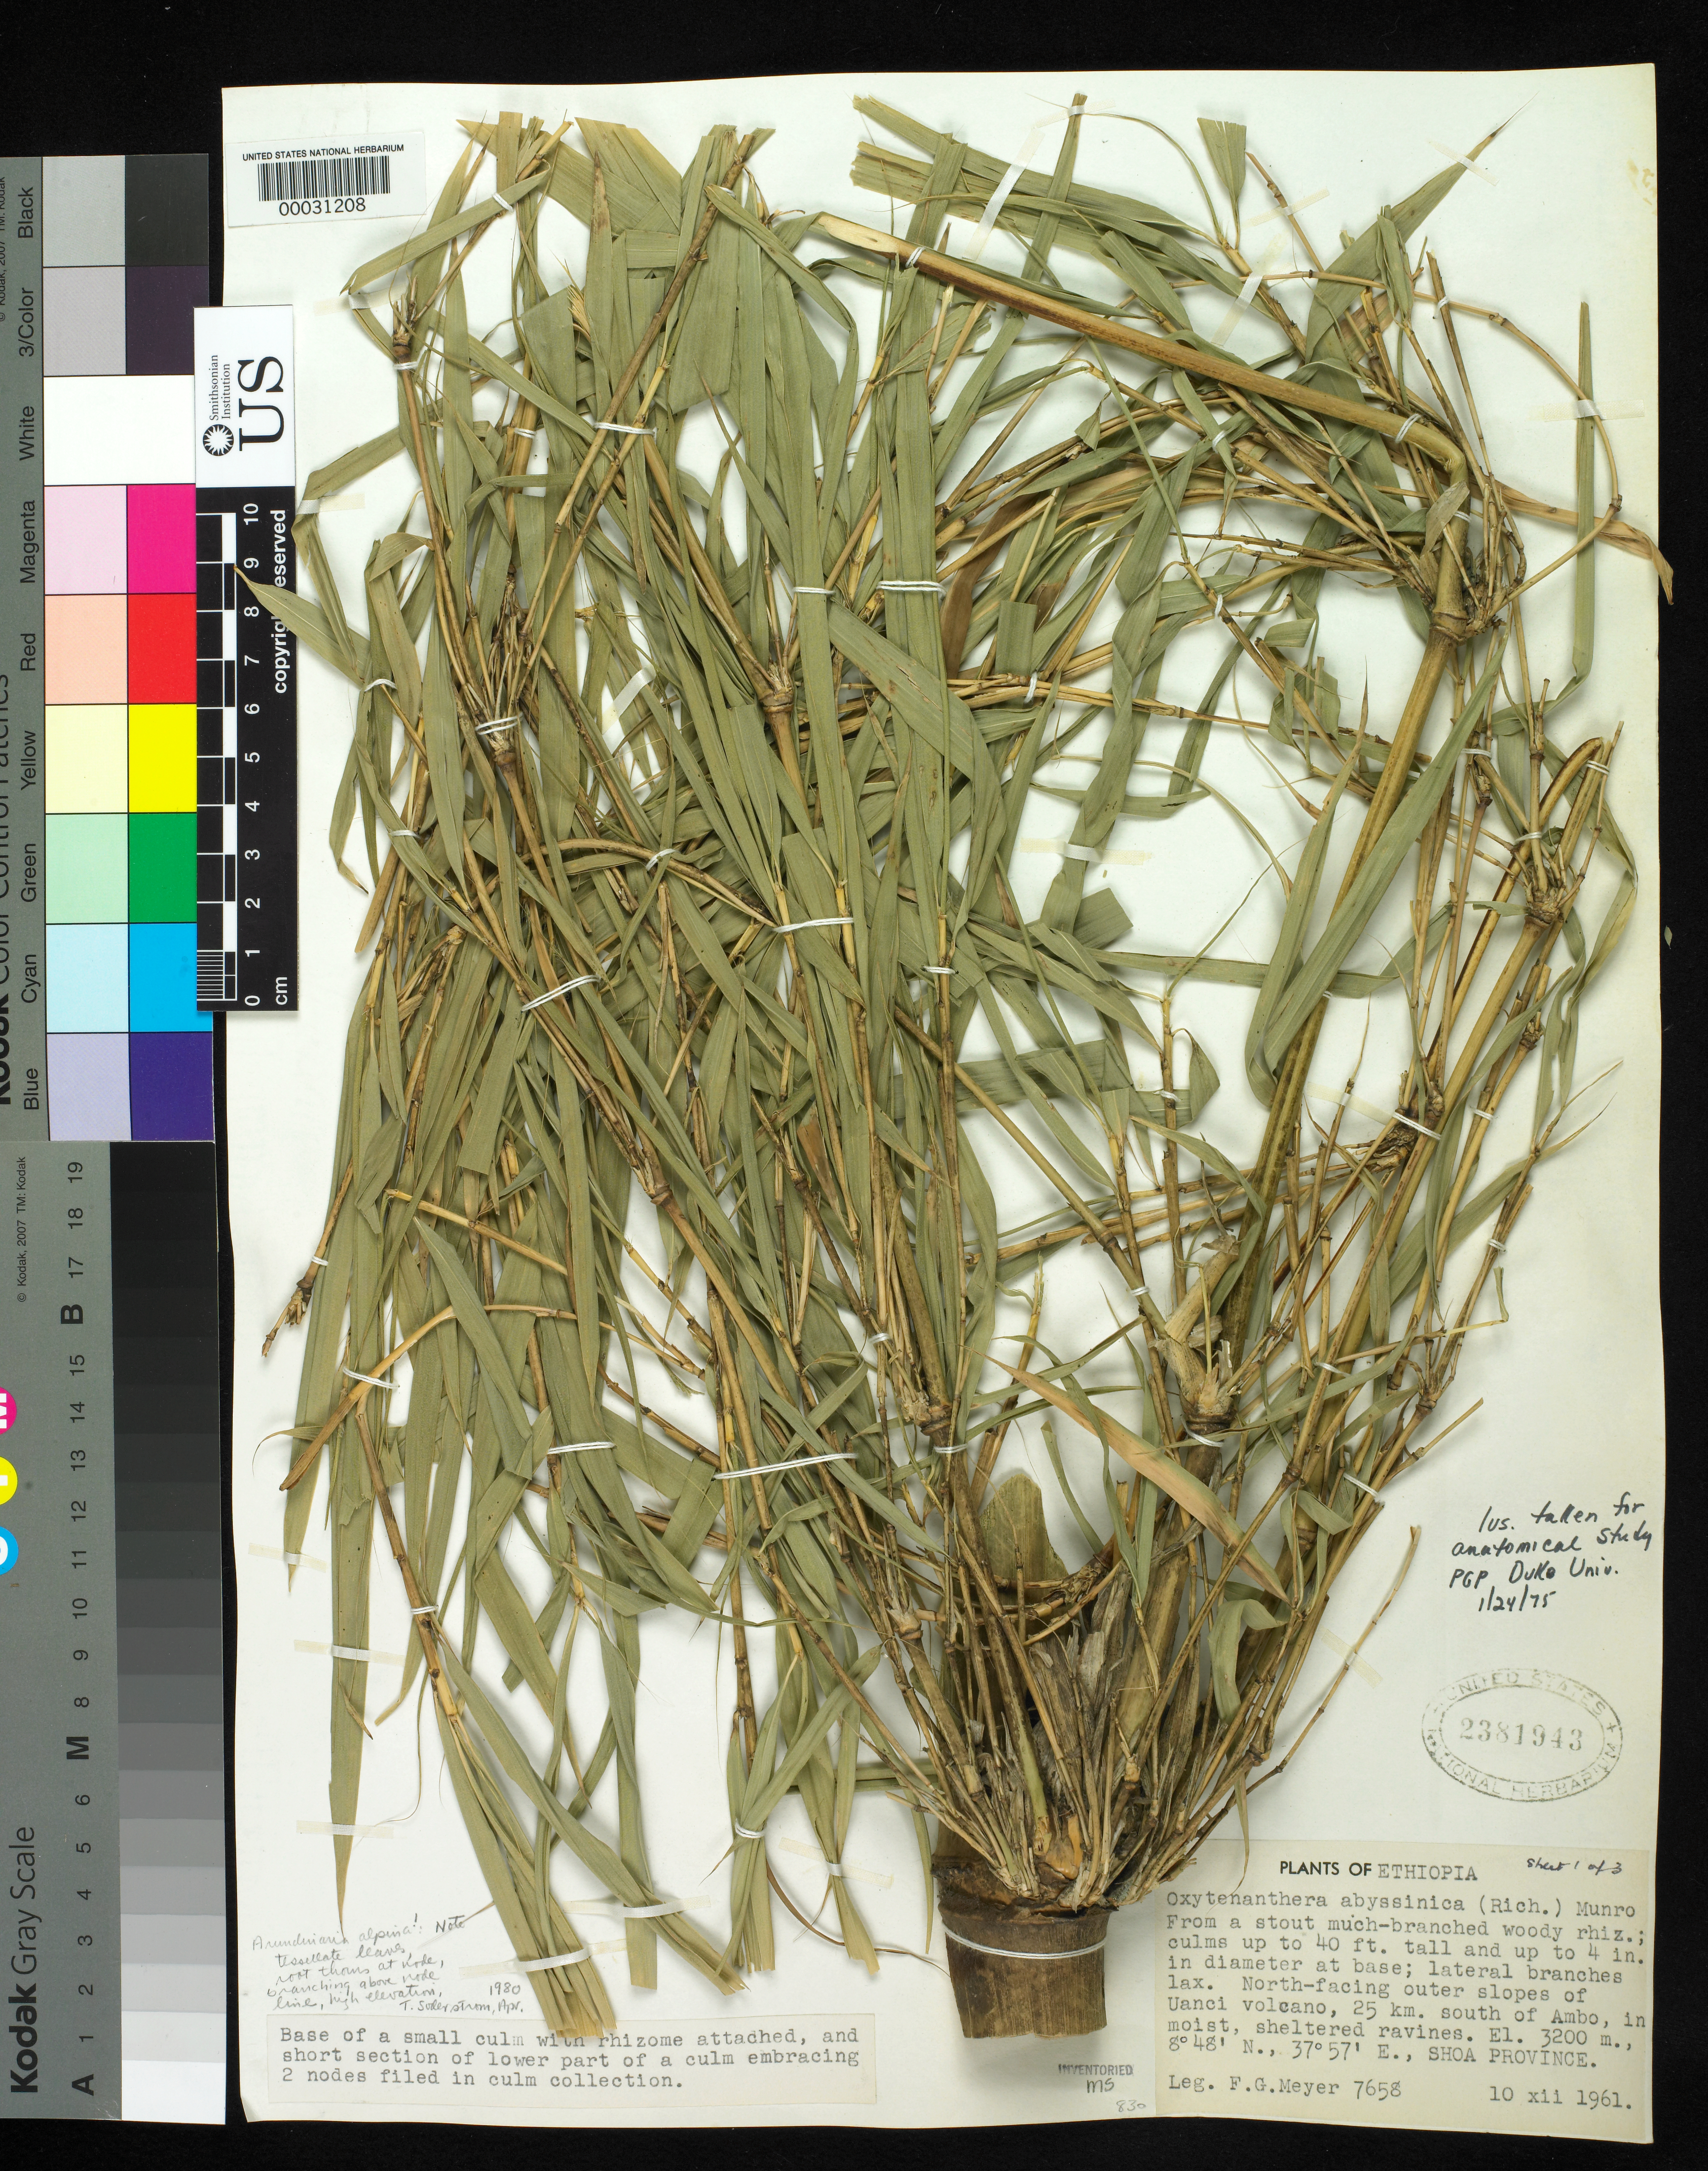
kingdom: Plantae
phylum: Tracheophyta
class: Liliopsida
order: Poales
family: Poaceae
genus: Oldeania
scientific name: Oldeania alpina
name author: (K. Schum.) Stapleton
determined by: Poaceae Reorganization Project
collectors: F. G. Meyer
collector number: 7658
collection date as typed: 10 Dec 1961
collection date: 1961-12-10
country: Ethiopia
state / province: Oromiya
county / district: Shewa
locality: Uanci volcano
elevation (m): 3200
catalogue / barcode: US 2381943